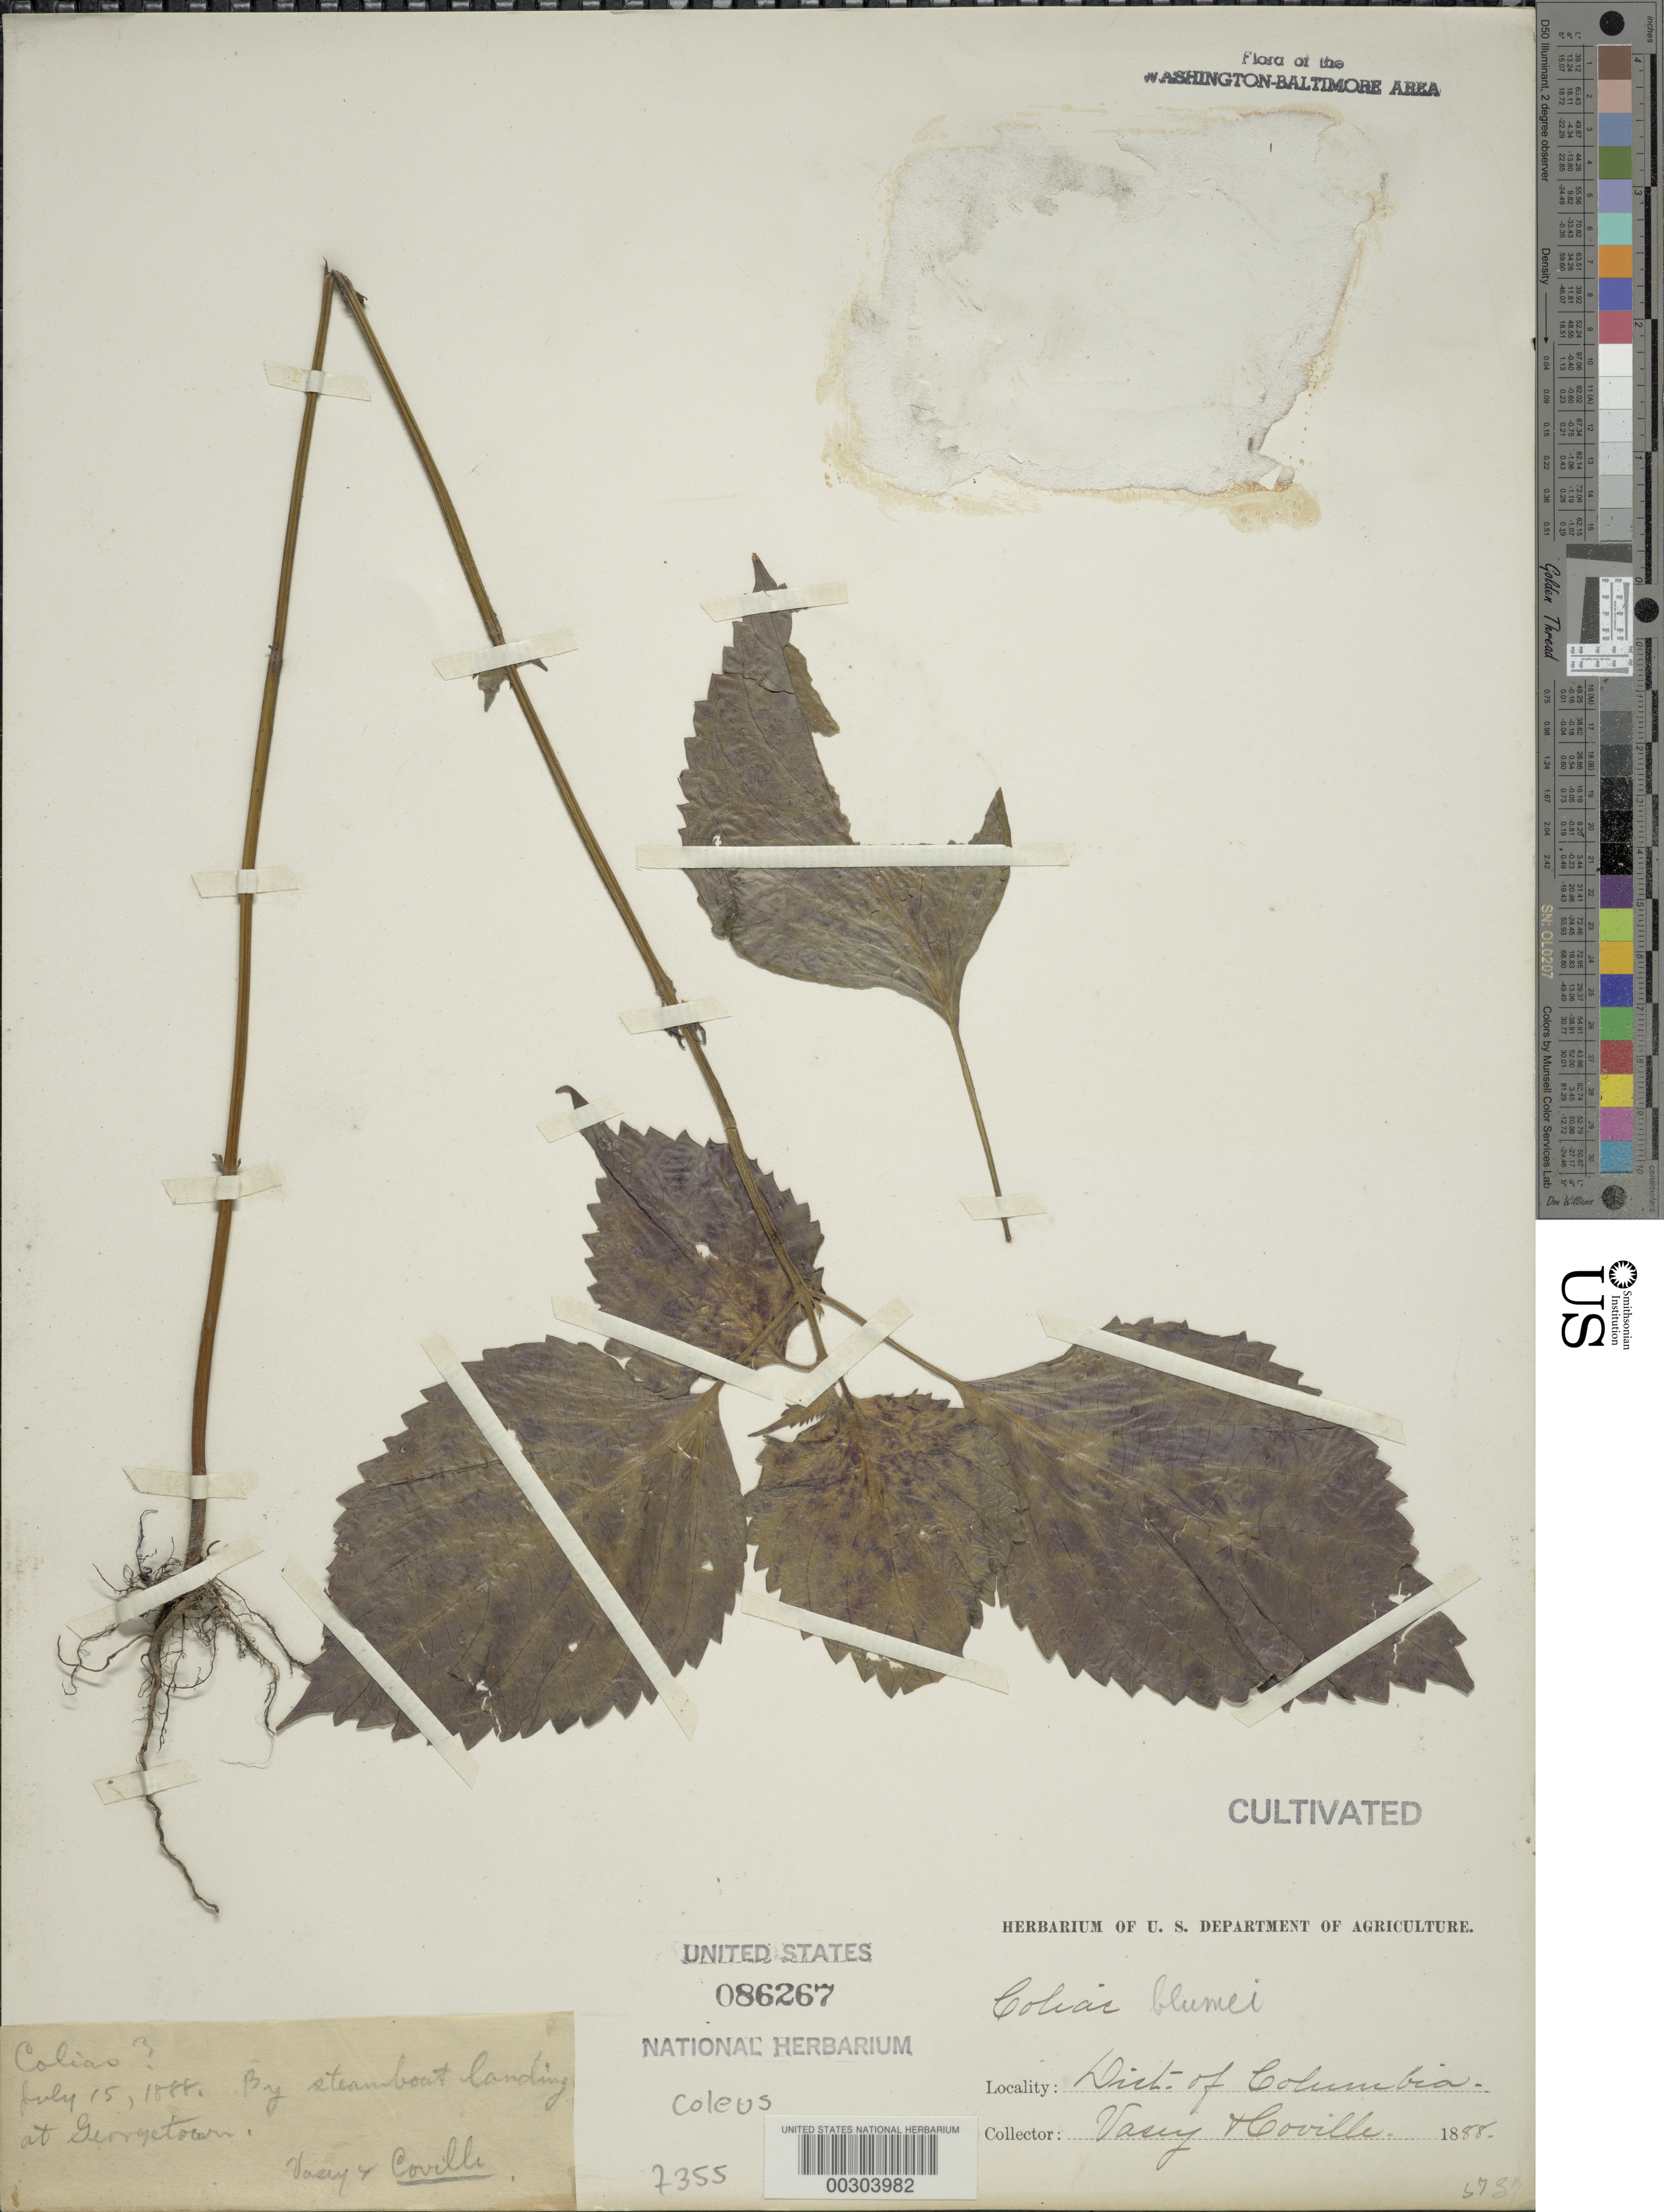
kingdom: Plantae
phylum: Tracheophyta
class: Magnoliopsida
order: Lamiales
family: Lamiaceae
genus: Coleus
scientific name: Coleus blumei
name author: Benth.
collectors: G. R. Vasey & F. V. Coville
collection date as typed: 15 Jul 1888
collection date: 1888-07-15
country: United States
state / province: District of Columbia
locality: Georgetown, by steamboat landing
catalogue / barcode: US 86267